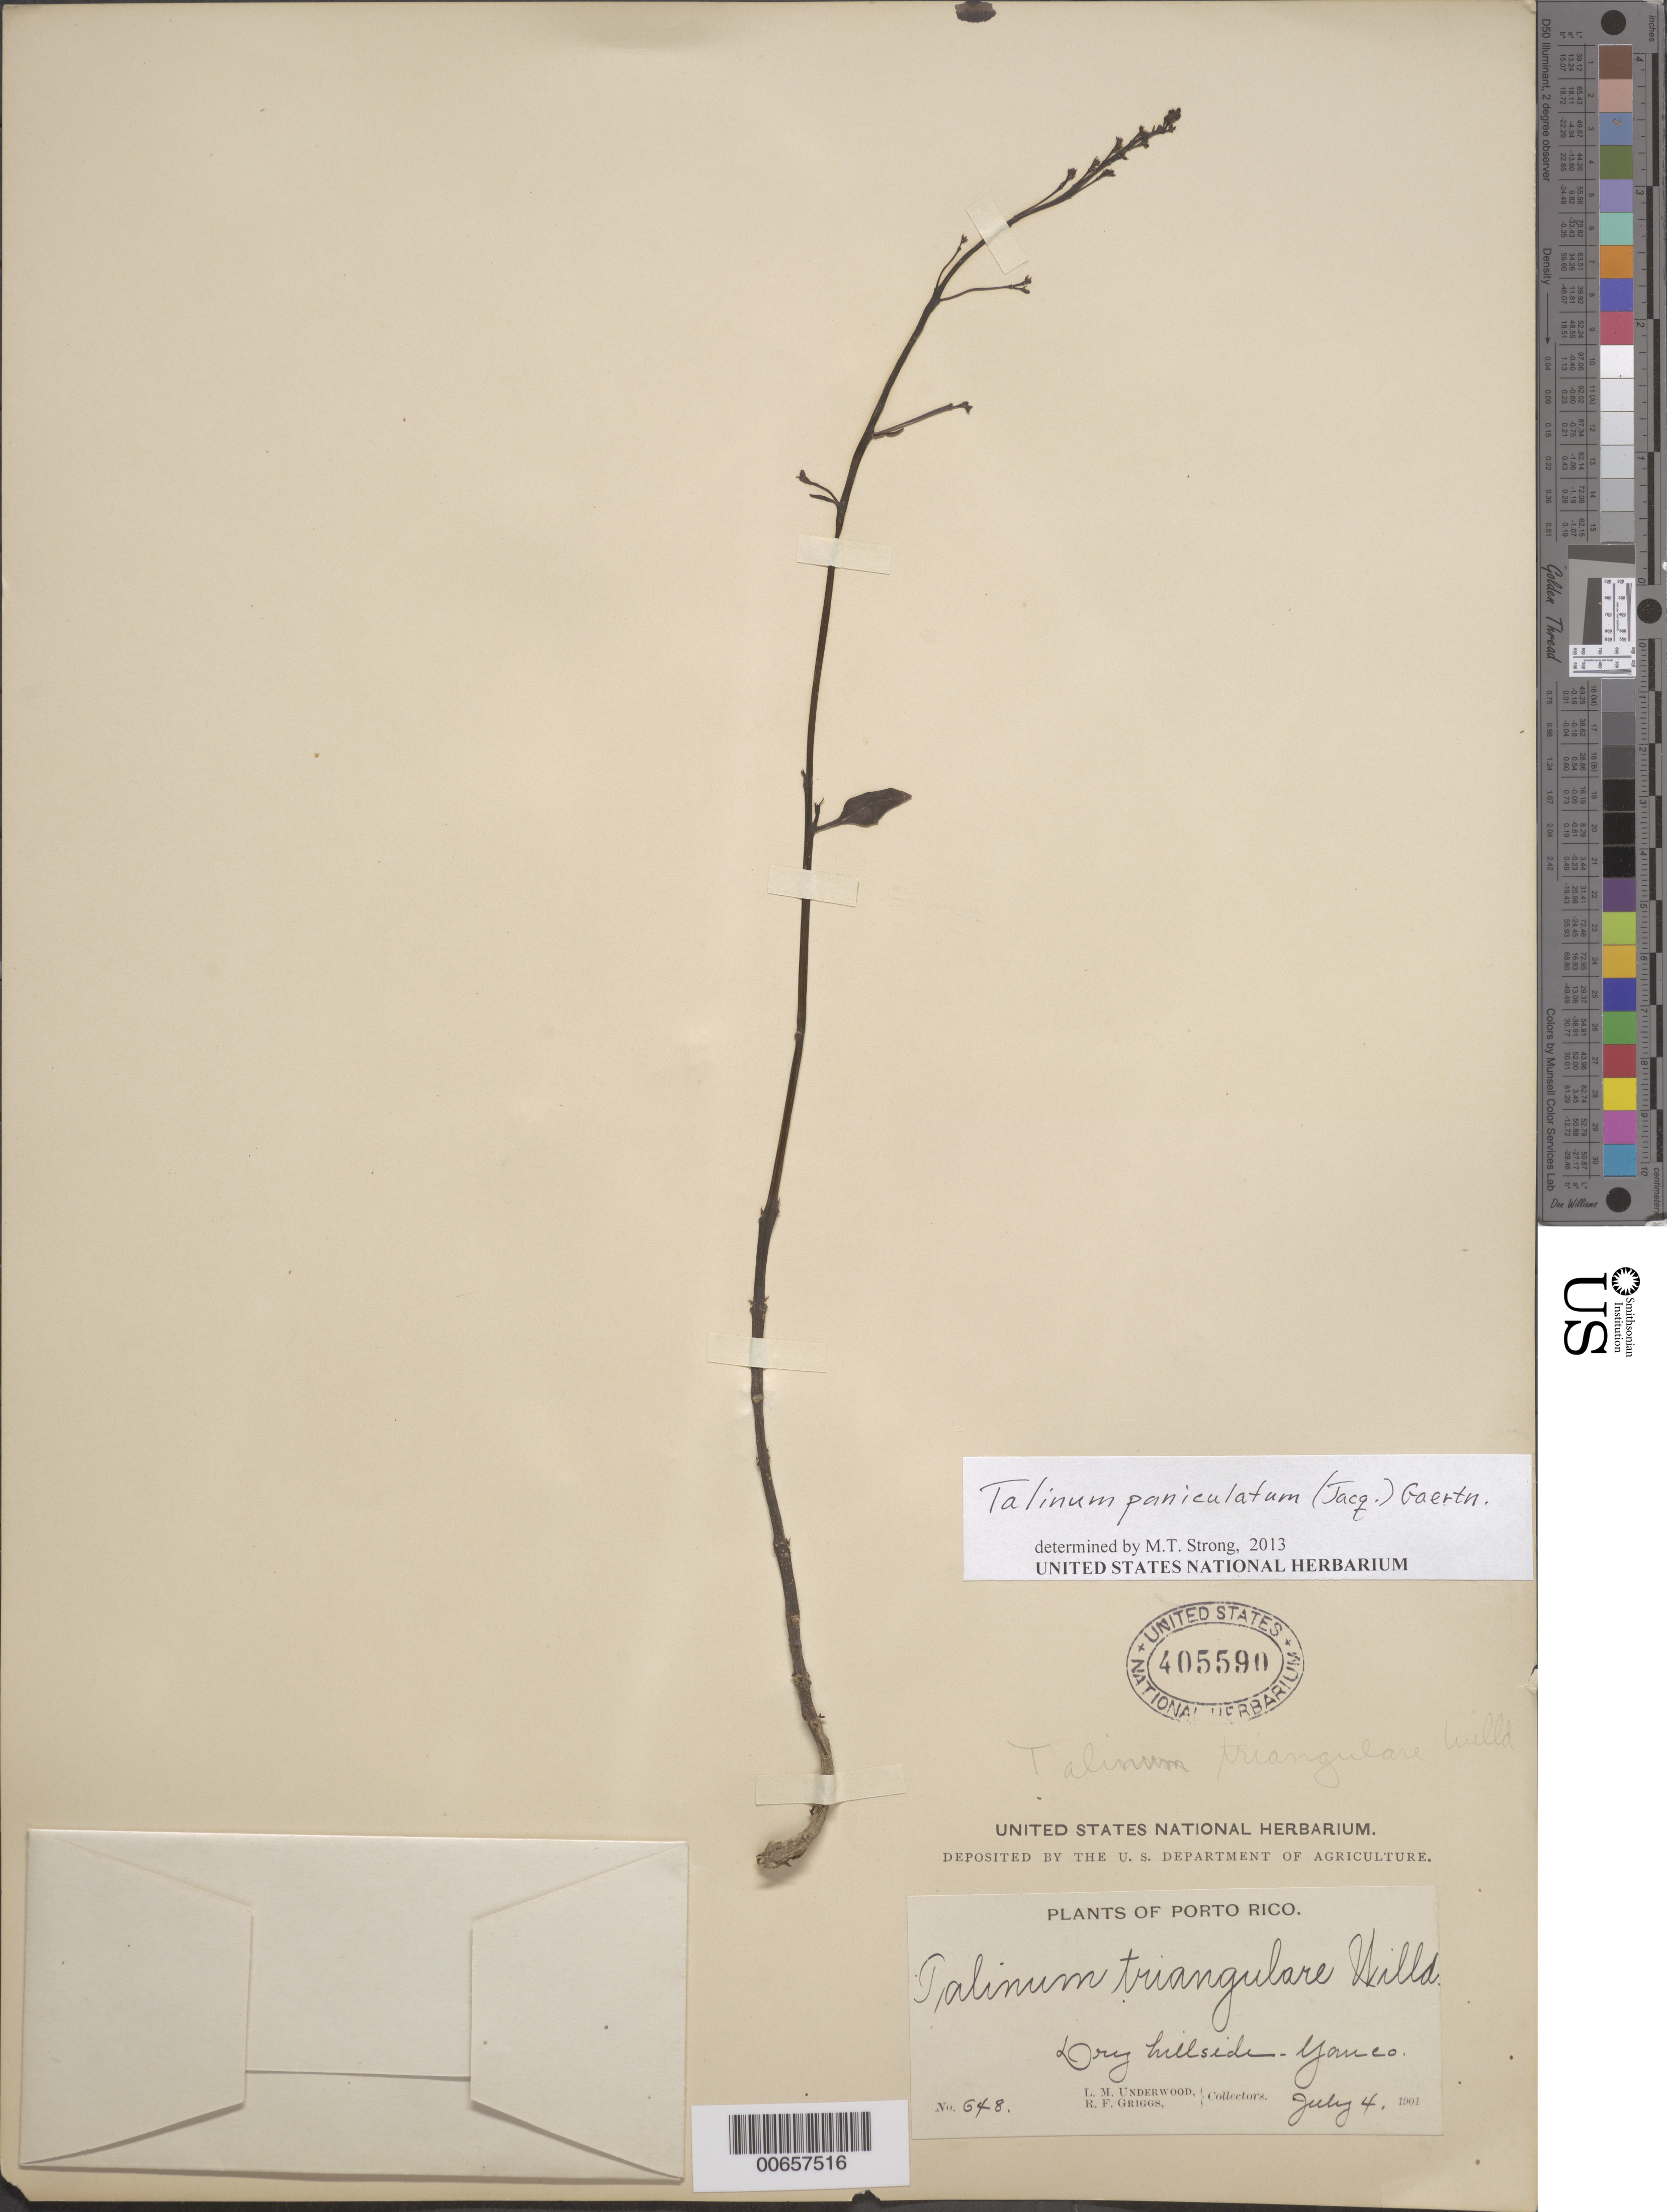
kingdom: Plantae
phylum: Tracheophyta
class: Magnoliopsida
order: Caryophyllales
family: Talinaceae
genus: Talinum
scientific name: Talinum paniculatum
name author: (Jacq.) Gaertn.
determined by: Strong, M. T., (US), Smithsonian Institution - National Museum of Natural History (UNITED STATES)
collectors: L. M. Underwood & R. F. Griggs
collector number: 648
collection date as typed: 04 Jul 1901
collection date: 1901-07-04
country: Puerto Rico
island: Greater Antilles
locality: Yauco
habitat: Dry hillside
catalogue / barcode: US 405590